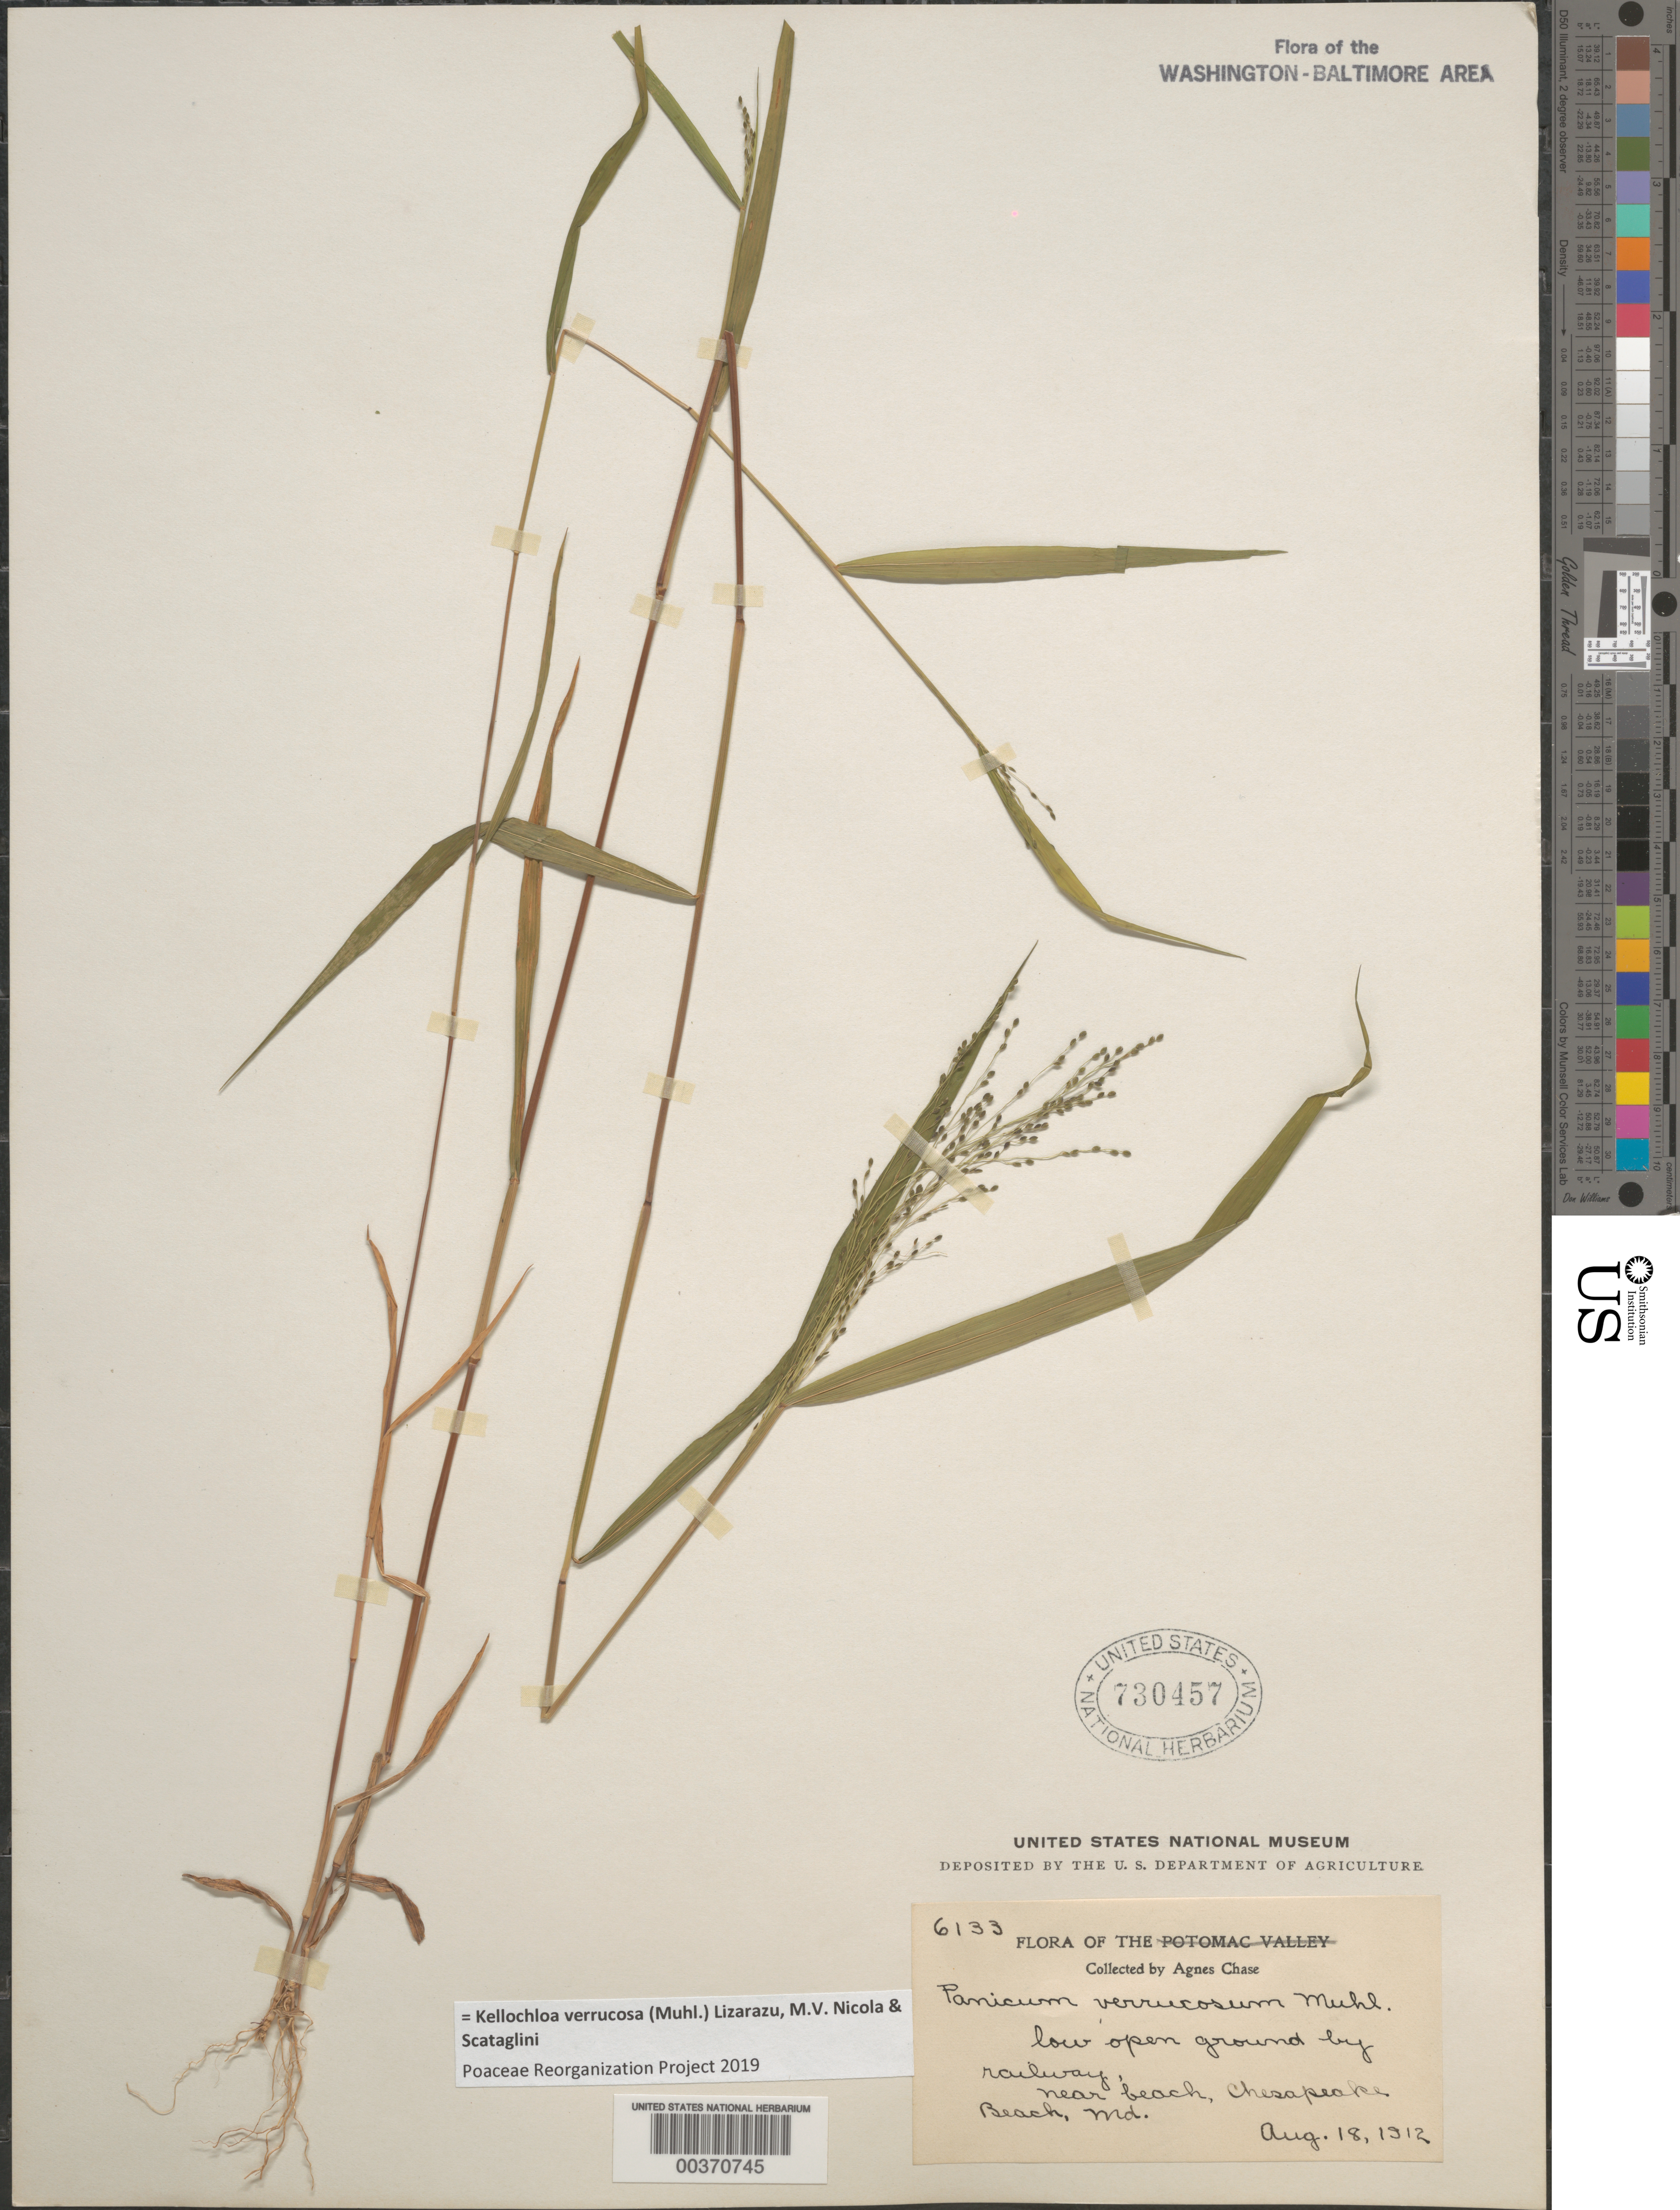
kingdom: Plantae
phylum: Tracheophyta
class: Liliopsida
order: Poales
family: Poaceae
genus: Panicum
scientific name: Panicum verrucosum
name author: Muhl.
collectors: A. Chase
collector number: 6133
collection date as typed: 18 Aug 1912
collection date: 1912-08-18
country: United States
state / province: Maryland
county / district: Calvert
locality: Chesapeake Beach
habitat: Low open ground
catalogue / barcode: US 730457